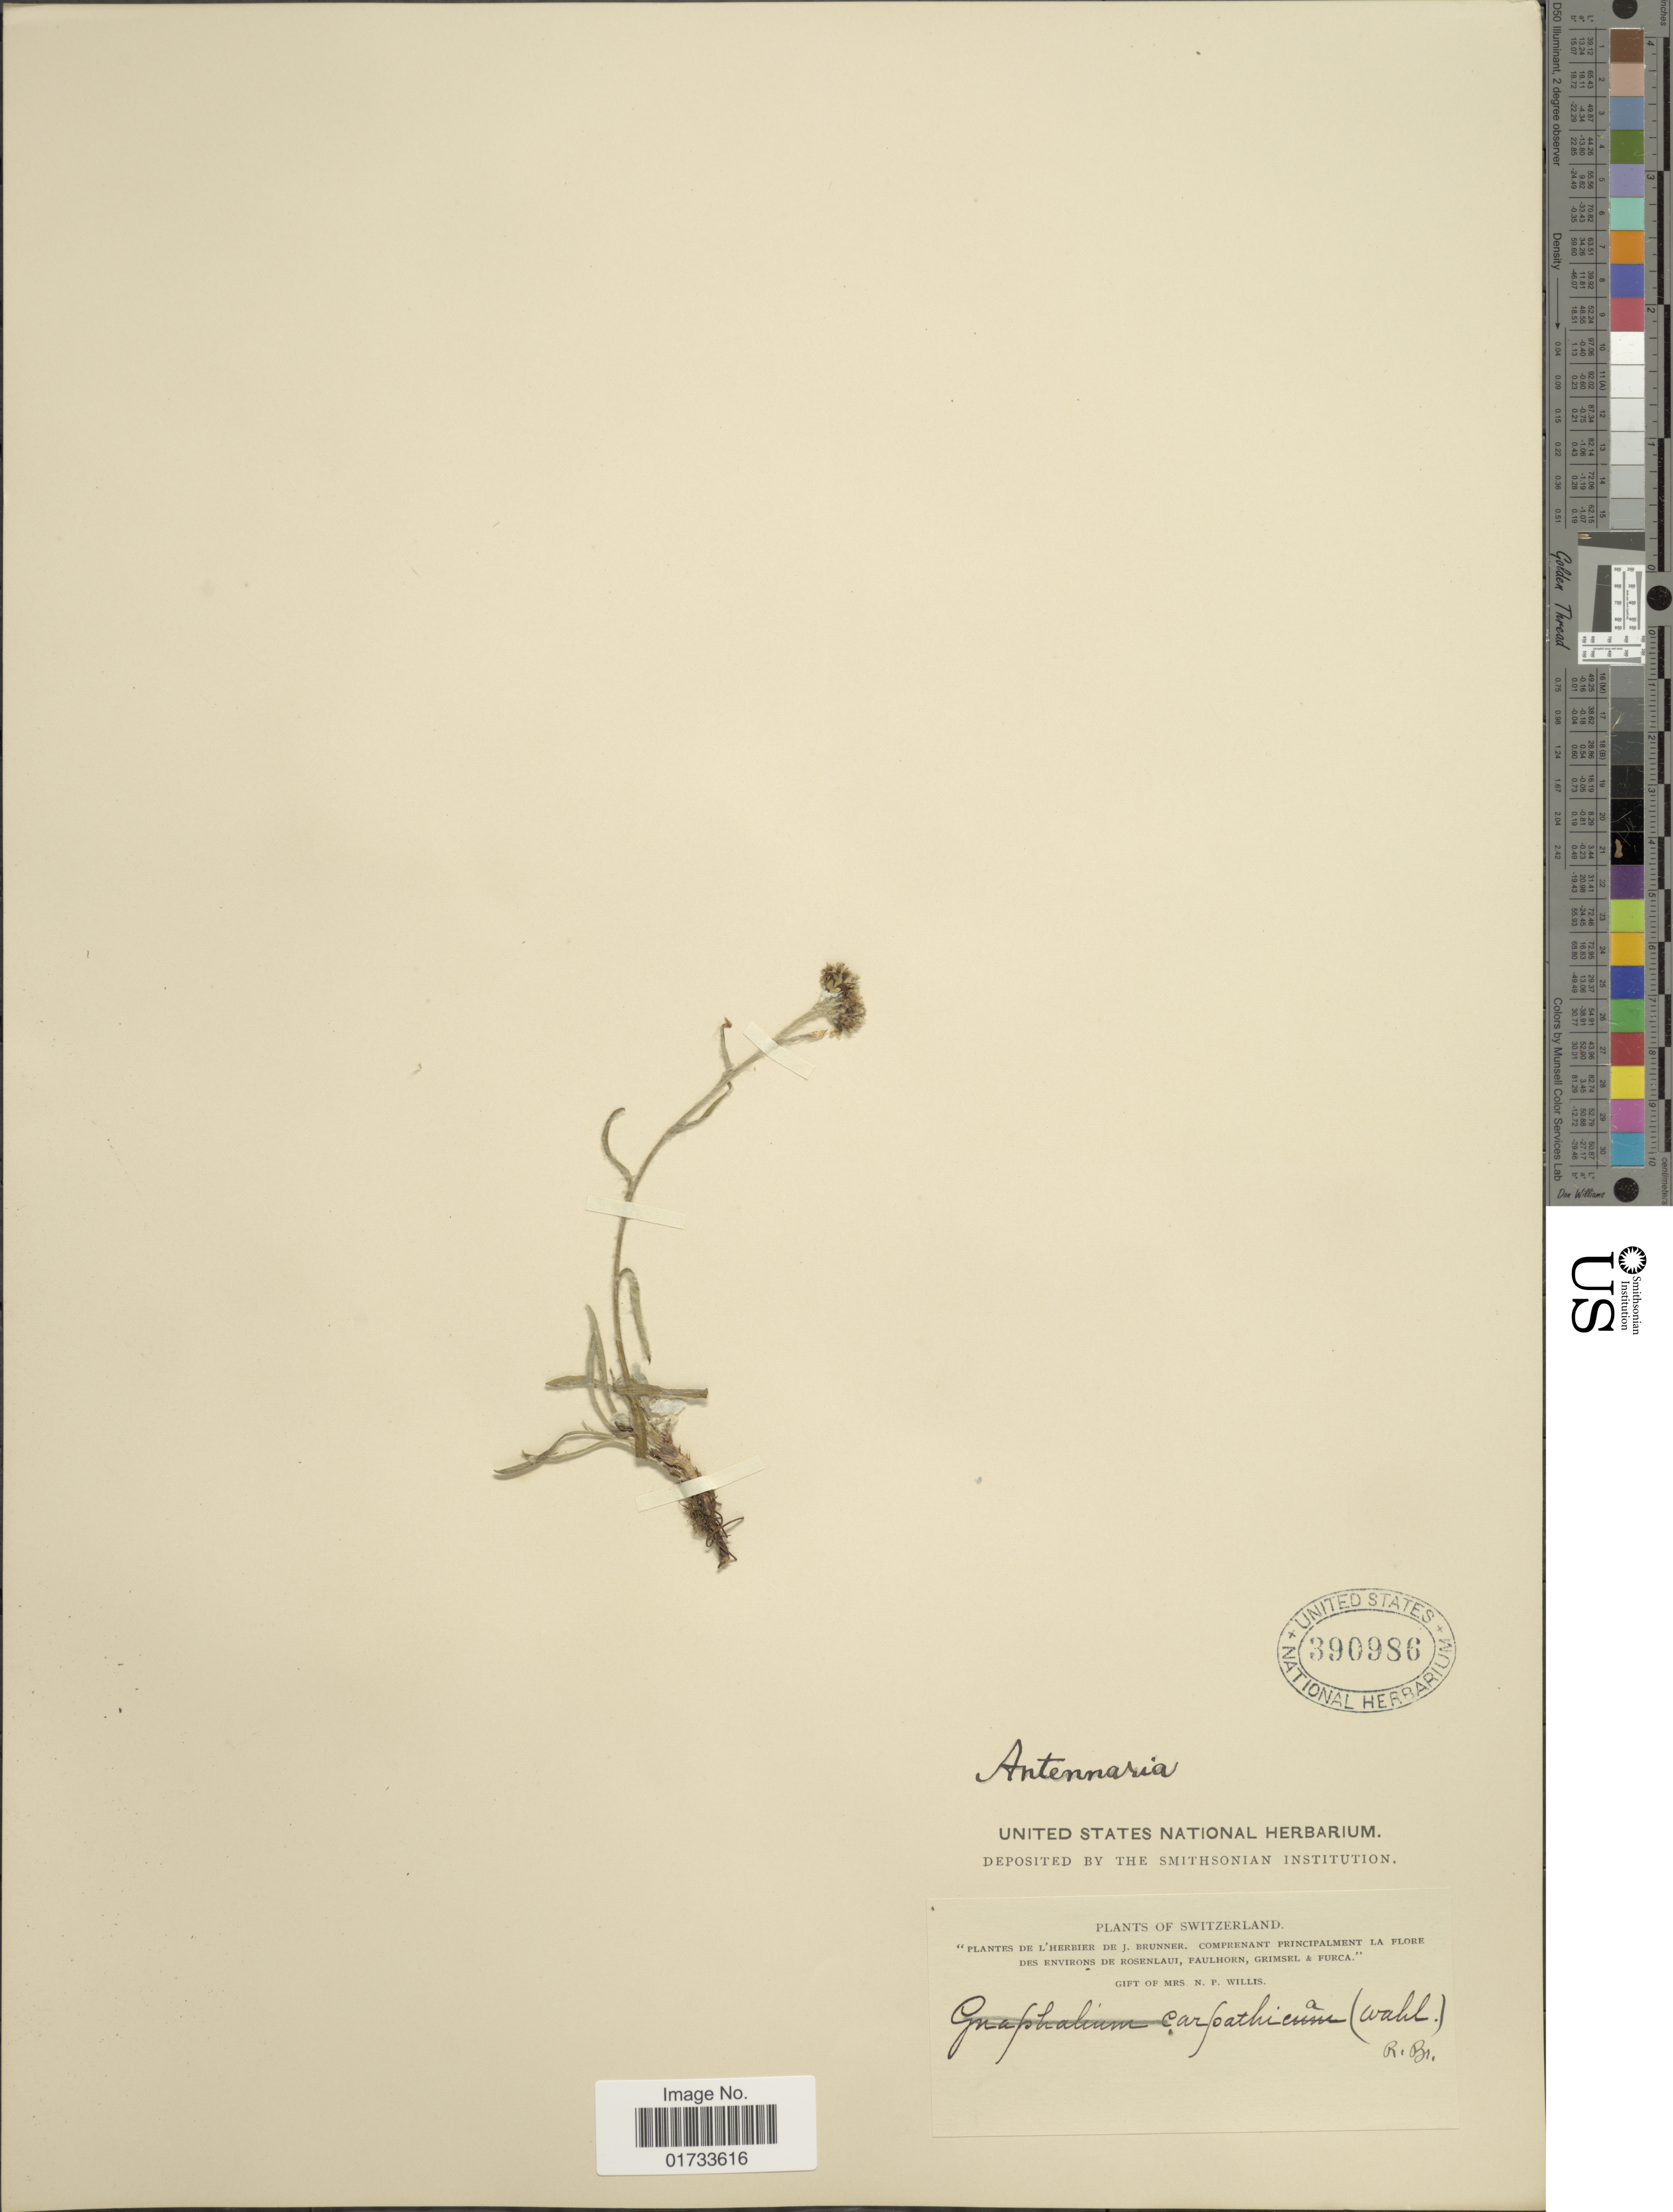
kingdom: Plantae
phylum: Tracheophyta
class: Magnoliopsida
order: Asterales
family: Asteraceae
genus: Antennaria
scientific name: Antennaria carpatica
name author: (Wahlenb.) Williams & Fingerh.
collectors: ex herb. Brunner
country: Switzerland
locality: Des environs de Roselaui, Faulhorn, Grimsel & Furca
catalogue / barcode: US 390986